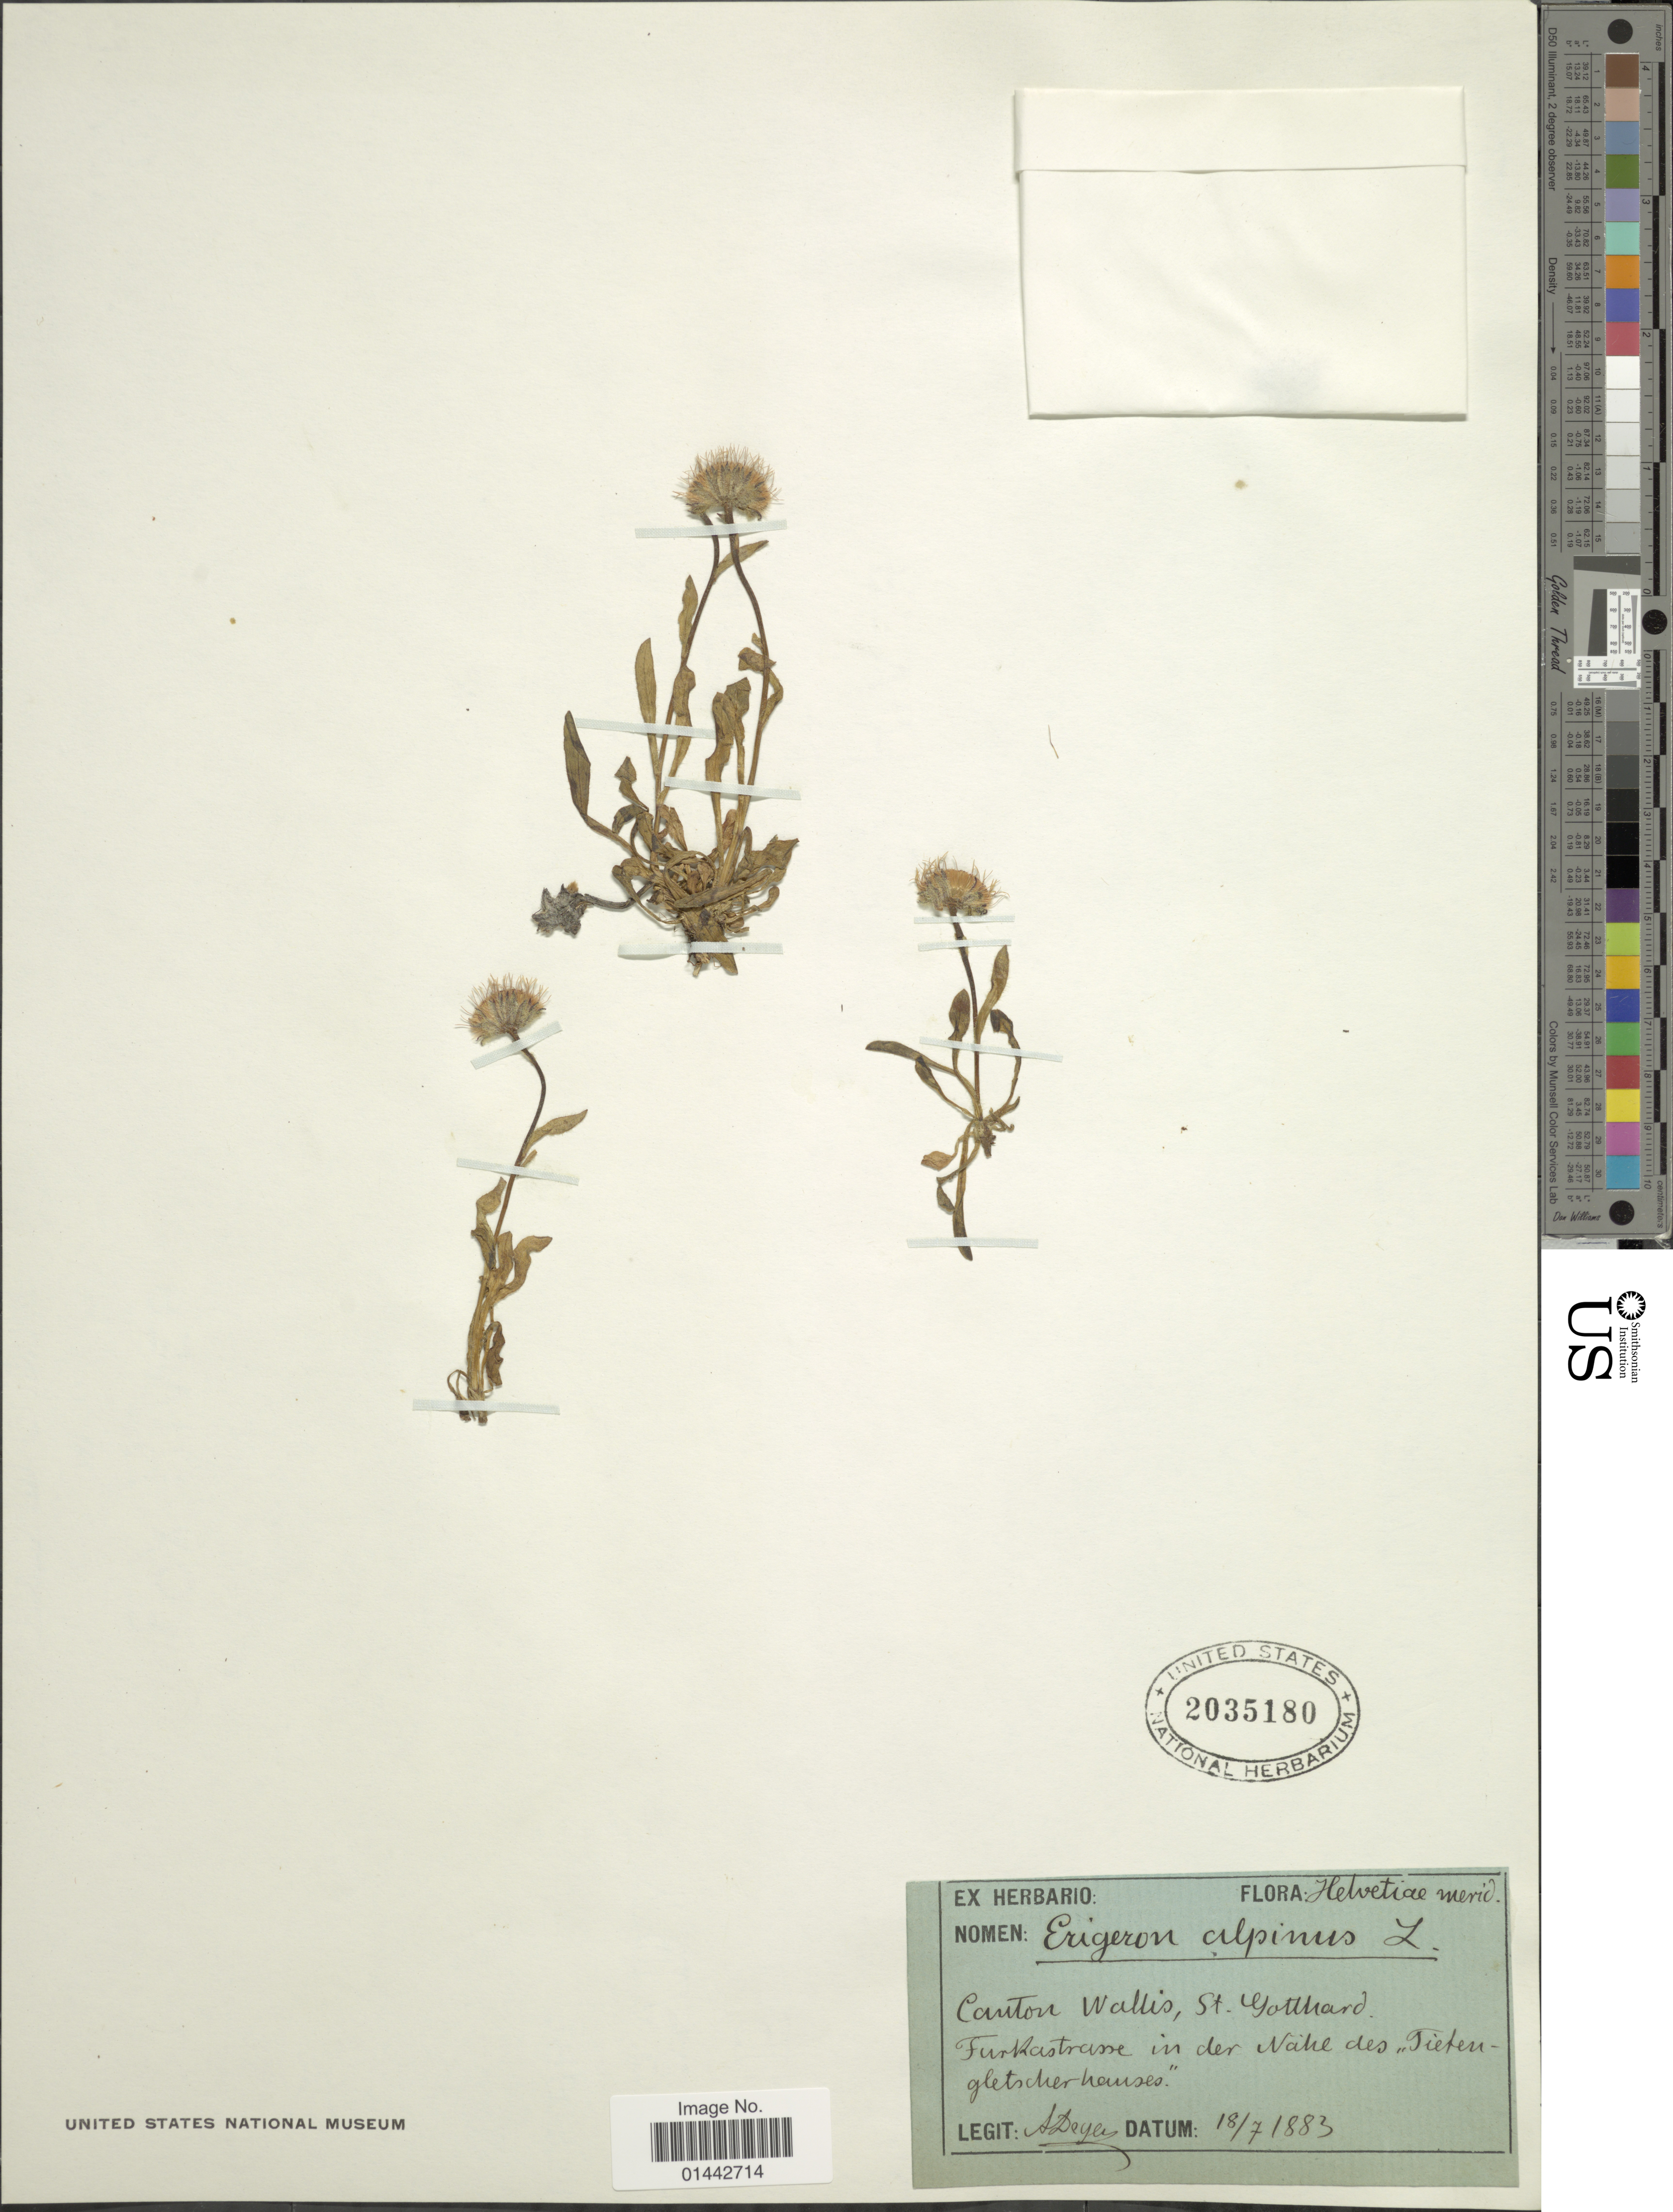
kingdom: Plantae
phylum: Tracheophyta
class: Magnoliopsida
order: Asterales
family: Asteraceae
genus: Erigeron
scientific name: Erigeron alpinus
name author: L.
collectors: A. Deyer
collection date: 1883-07-18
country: Switzerland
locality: Helvetiae merid., Canton Wallis, St. Yotthard, Furkastrasse in der Nahe des "Tietengletscherhause".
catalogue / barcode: US 2035180